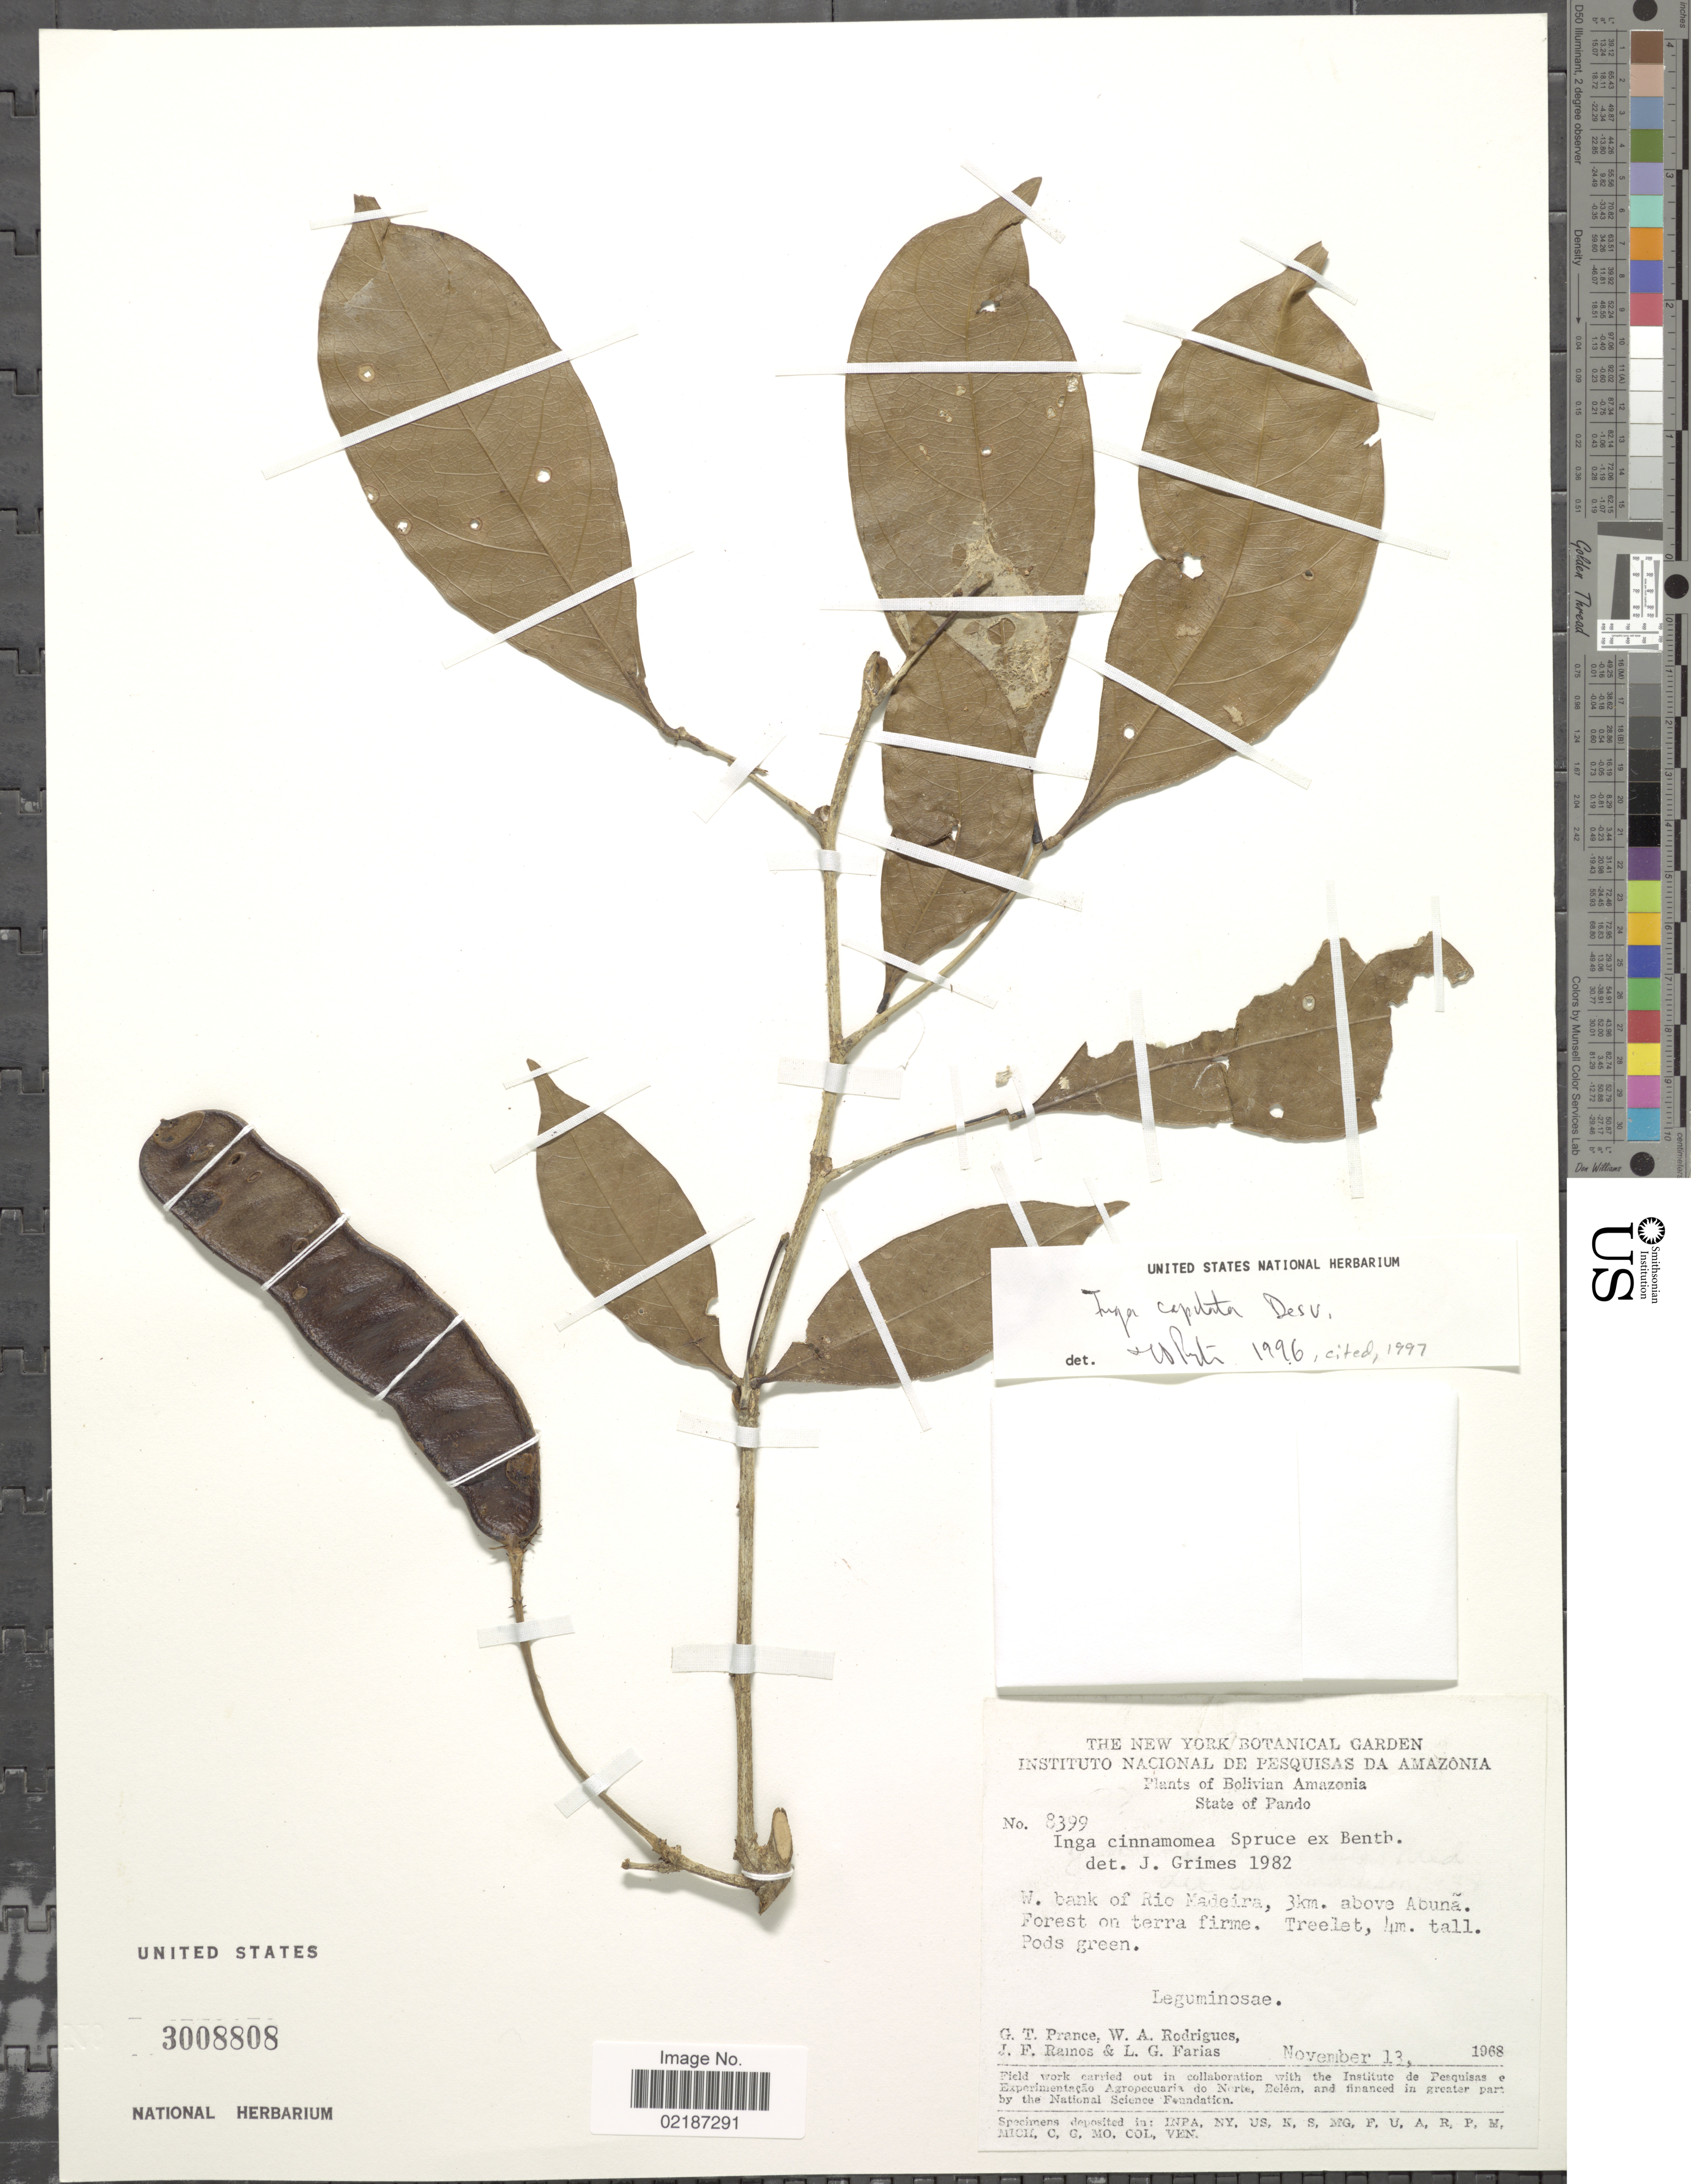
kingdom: Plantae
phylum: Tracheophyta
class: Magnoliopsida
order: Fabales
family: Fabaceae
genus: Inga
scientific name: Inga capitata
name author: Desv.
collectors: G. T. Prance, W. A. Rodrigues, J. F. Ramos & L. G. Farias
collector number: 8399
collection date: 1968-11-13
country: Bolivia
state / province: Pando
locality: Amazonia, W. bank of Rio Madeira, 3 km. above Abuña, forest on terra firme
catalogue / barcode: US 3008808